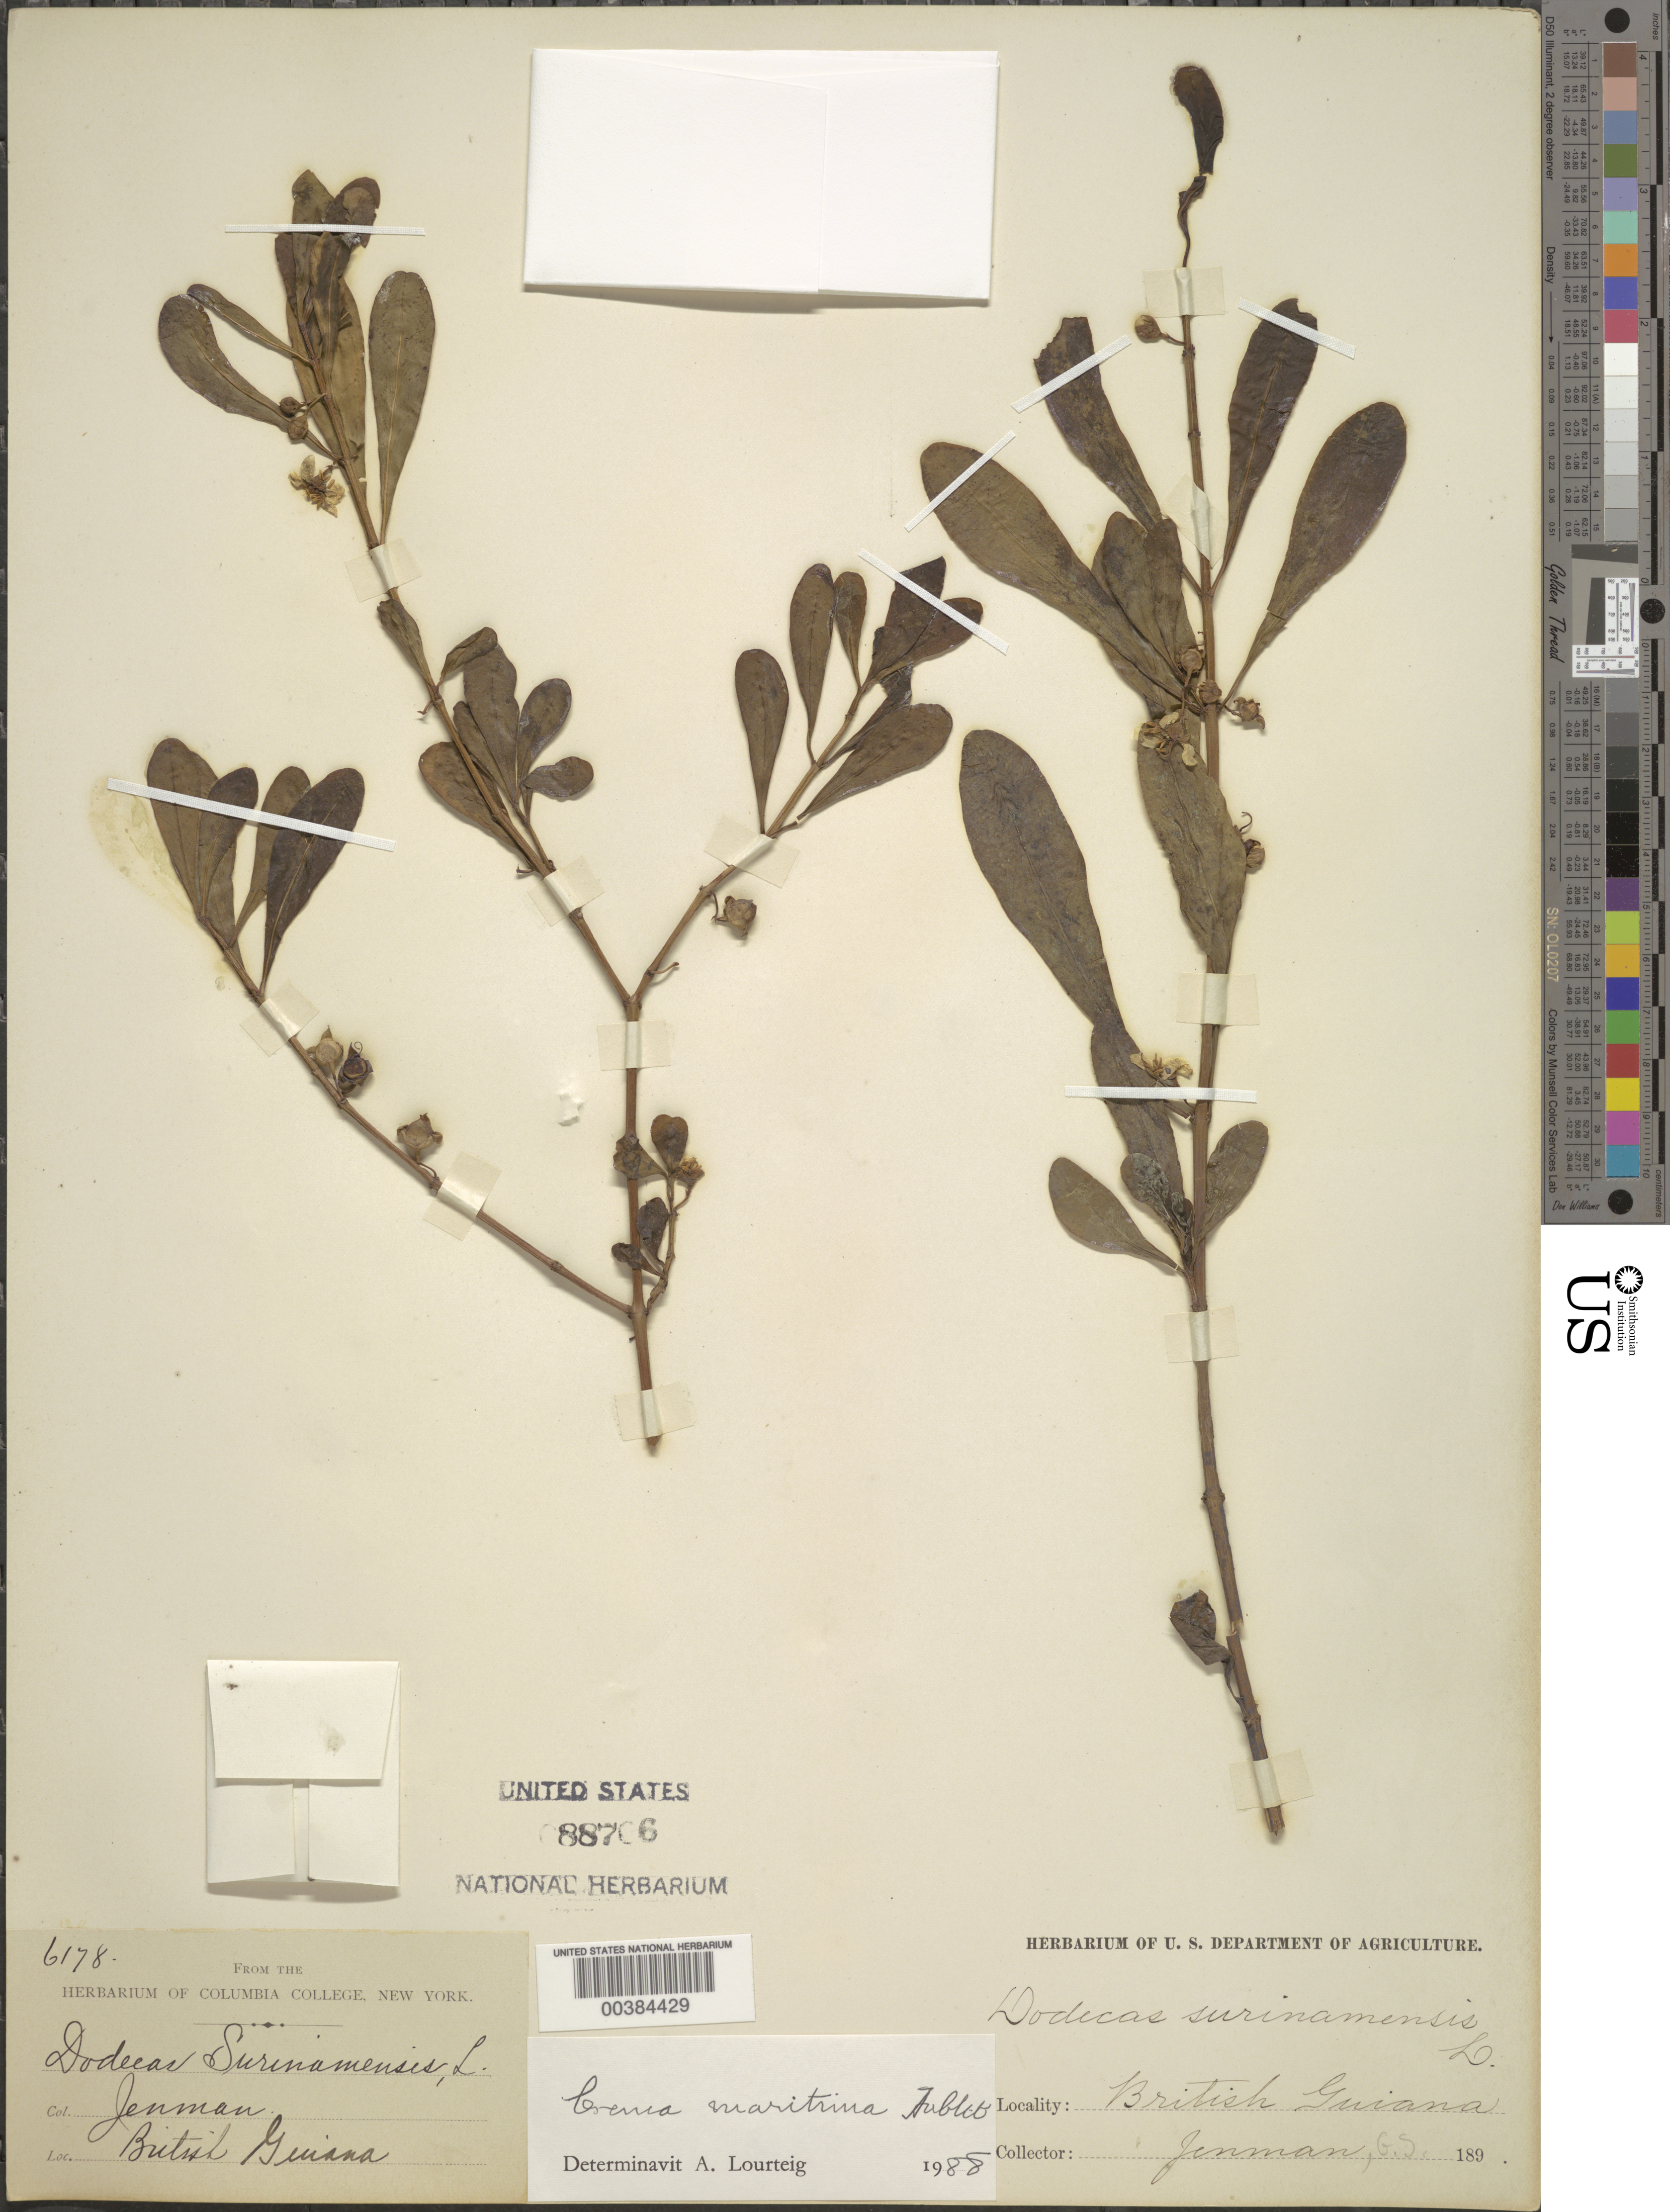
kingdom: Plantae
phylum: Tracheophyta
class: Magnoliopsida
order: Myrtales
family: Lythraceae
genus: Ammannia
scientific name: Ammannia maritima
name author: (Aubl.) S.A. Graham et al.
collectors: G. S. Jenman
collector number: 6178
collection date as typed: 189-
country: Guyana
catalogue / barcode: US 88706